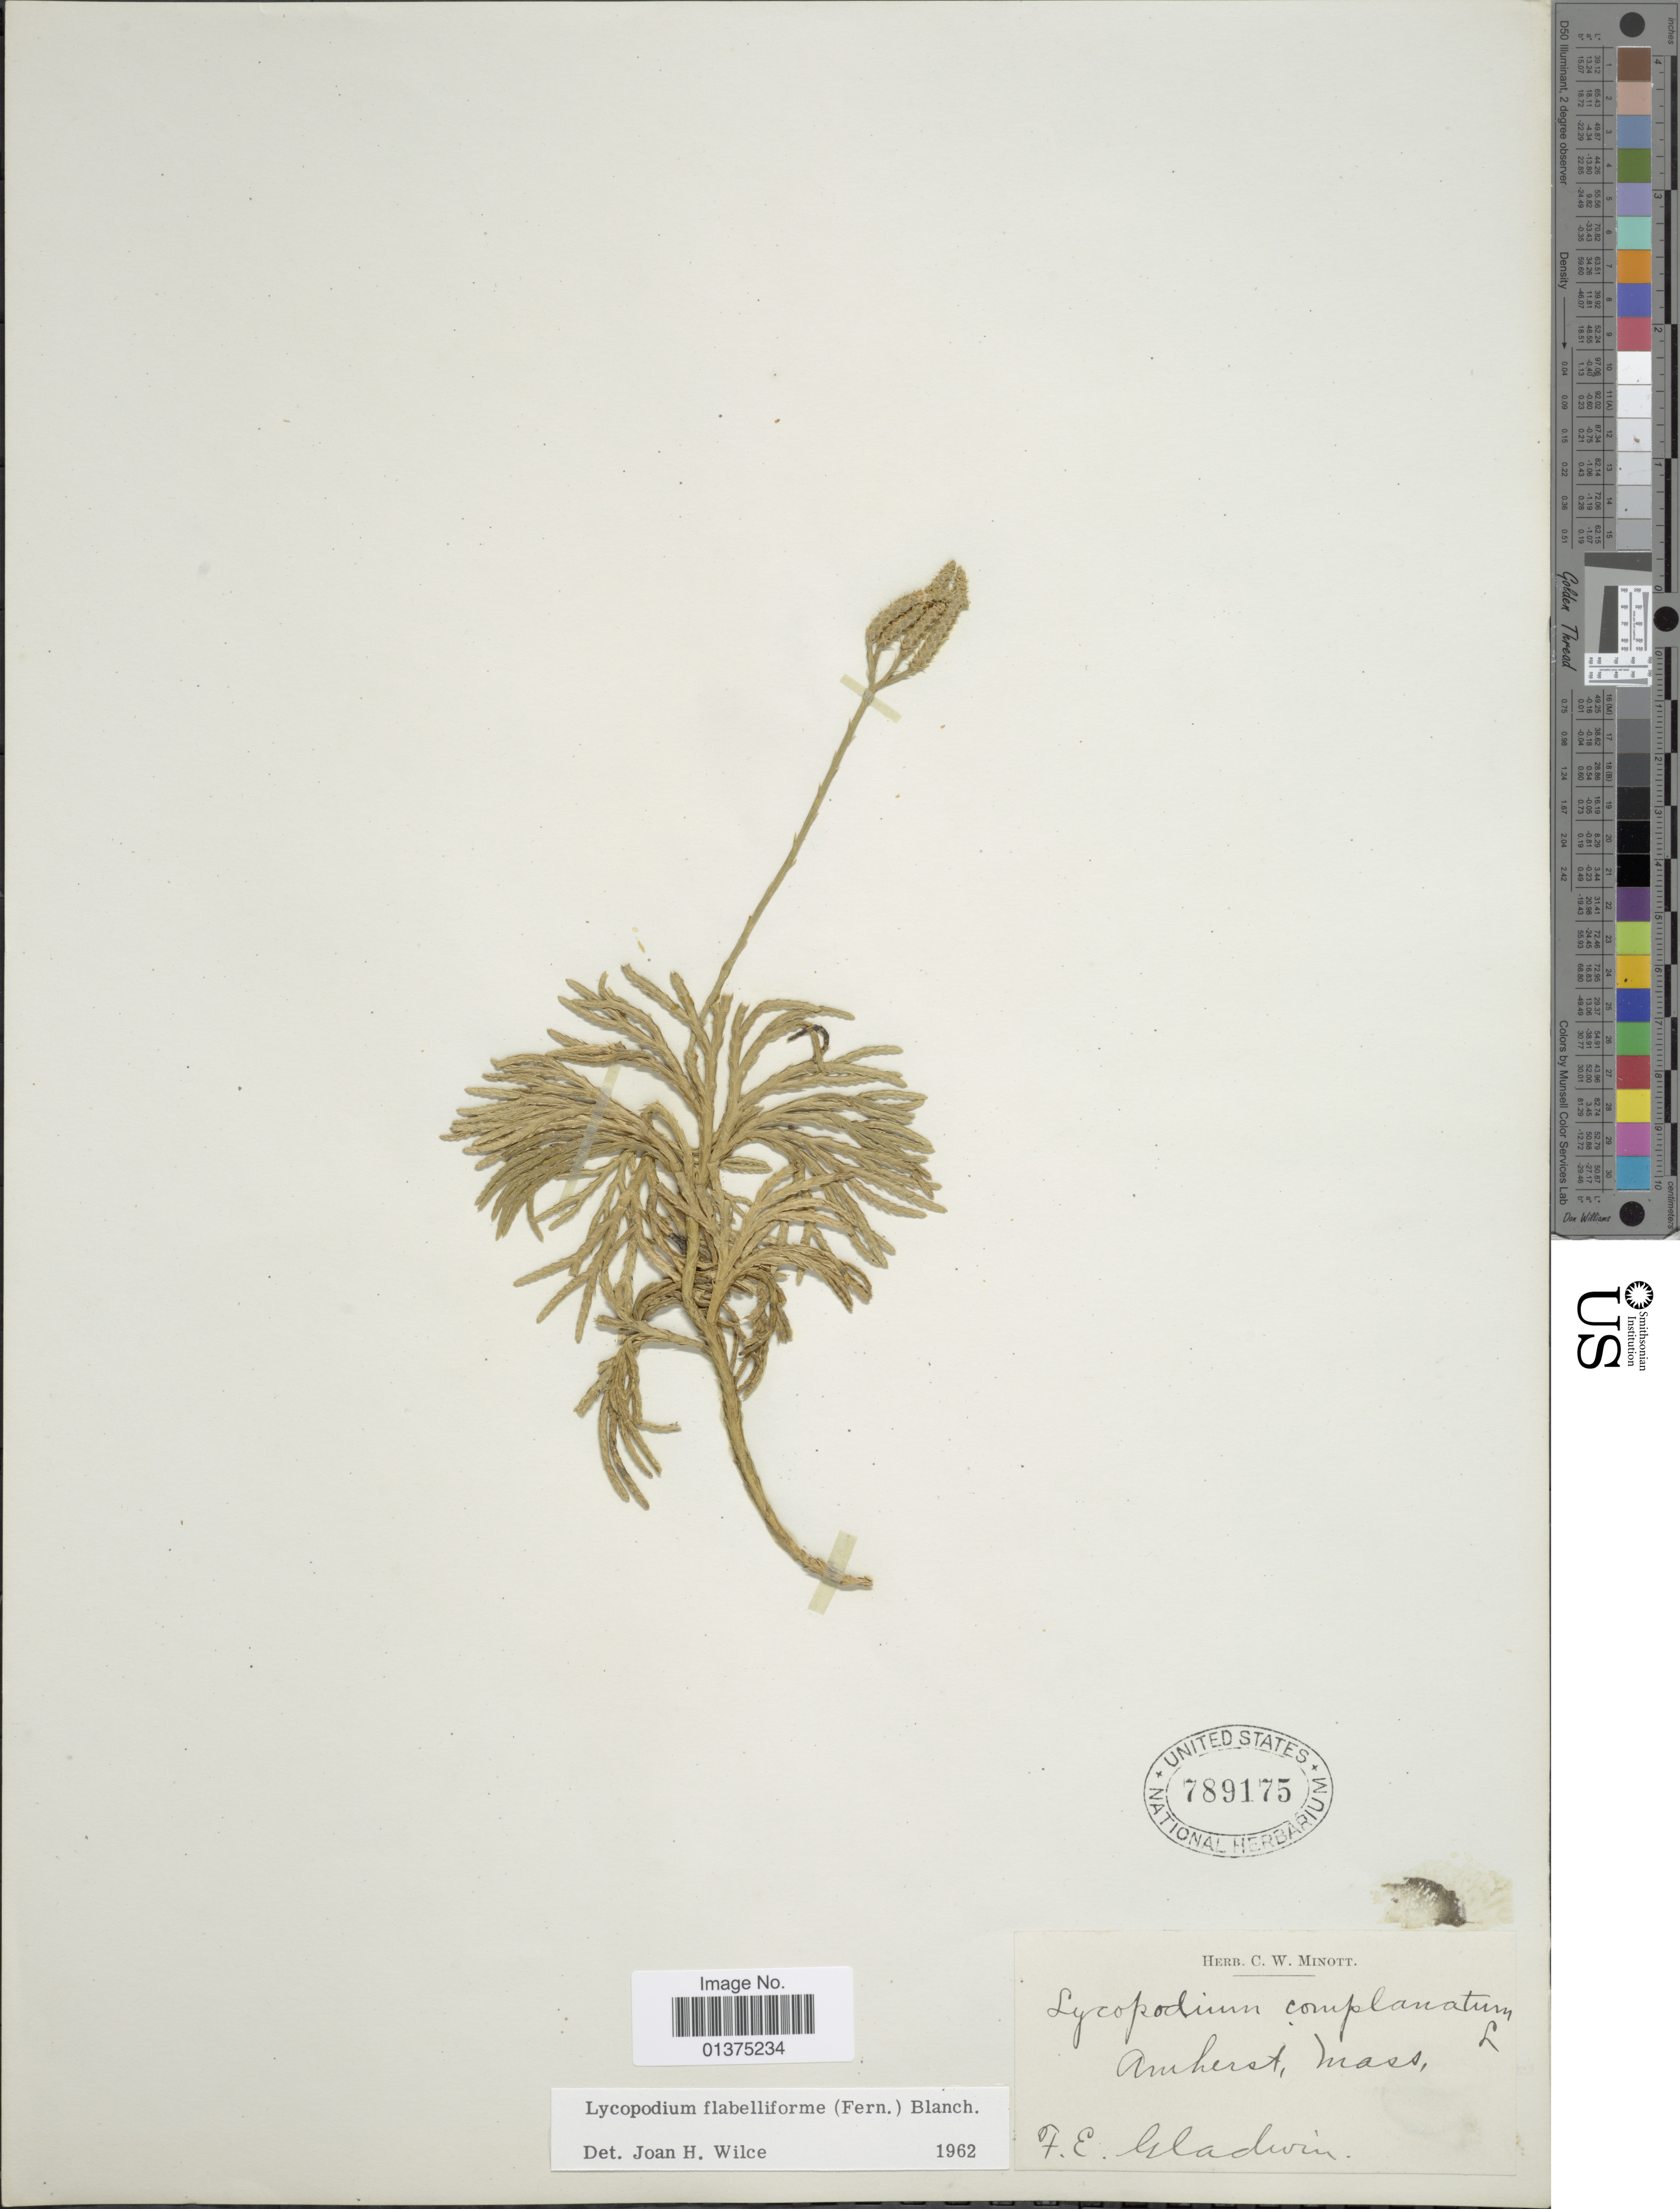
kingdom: Plantae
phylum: Tracheophyta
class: Lycopodiopsida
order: Lycopodiales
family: Lycopodiaceae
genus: Diphasiastrum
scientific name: Diphasiastrum digitatum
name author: (Dill. ex A. Braun) Holub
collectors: F. Gladwin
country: United States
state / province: Massachusetts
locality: Amherst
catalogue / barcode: US 789175